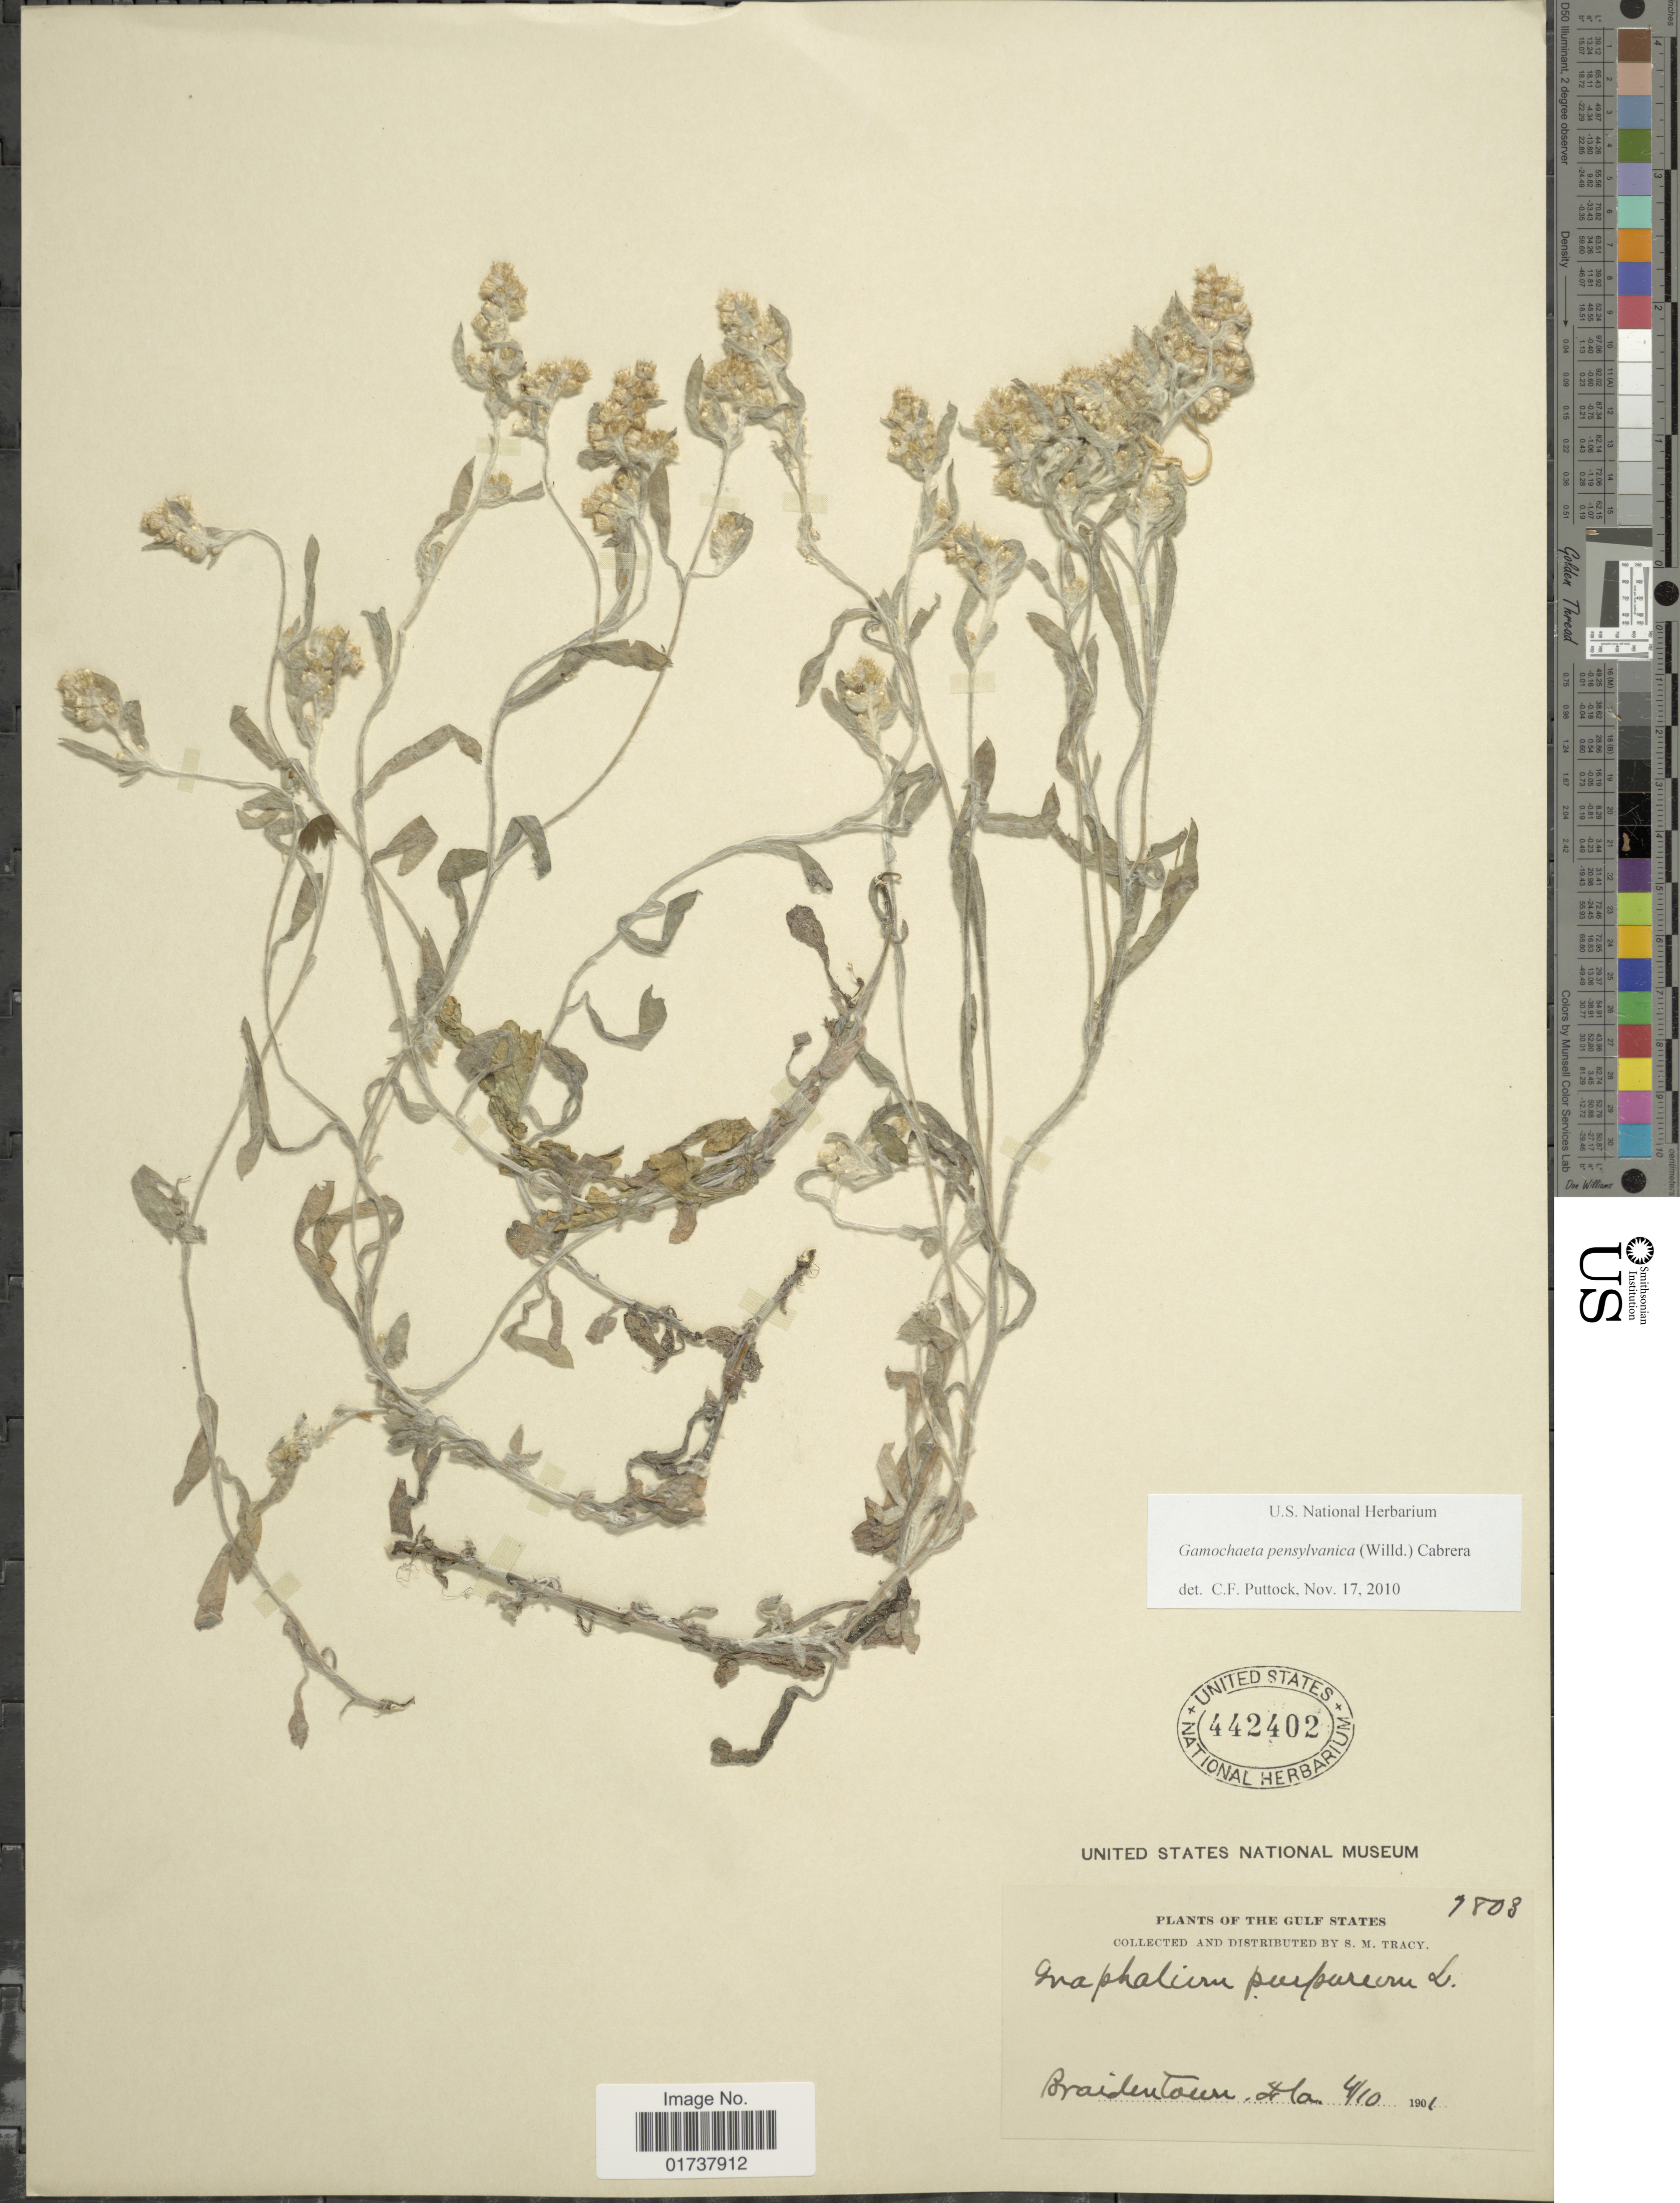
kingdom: Plantae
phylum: Tracheophyta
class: Magnoliopsida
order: Asterales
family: Asteraceae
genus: Gamochaeta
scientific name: Gamochaeta pensylvanica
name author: (Willd.) Cabrera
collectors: S. M. Tracy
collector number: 7803*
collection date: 1901-04-10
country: United States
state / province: Florida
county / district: Manatee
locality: Braidentown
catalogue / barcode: US 442402